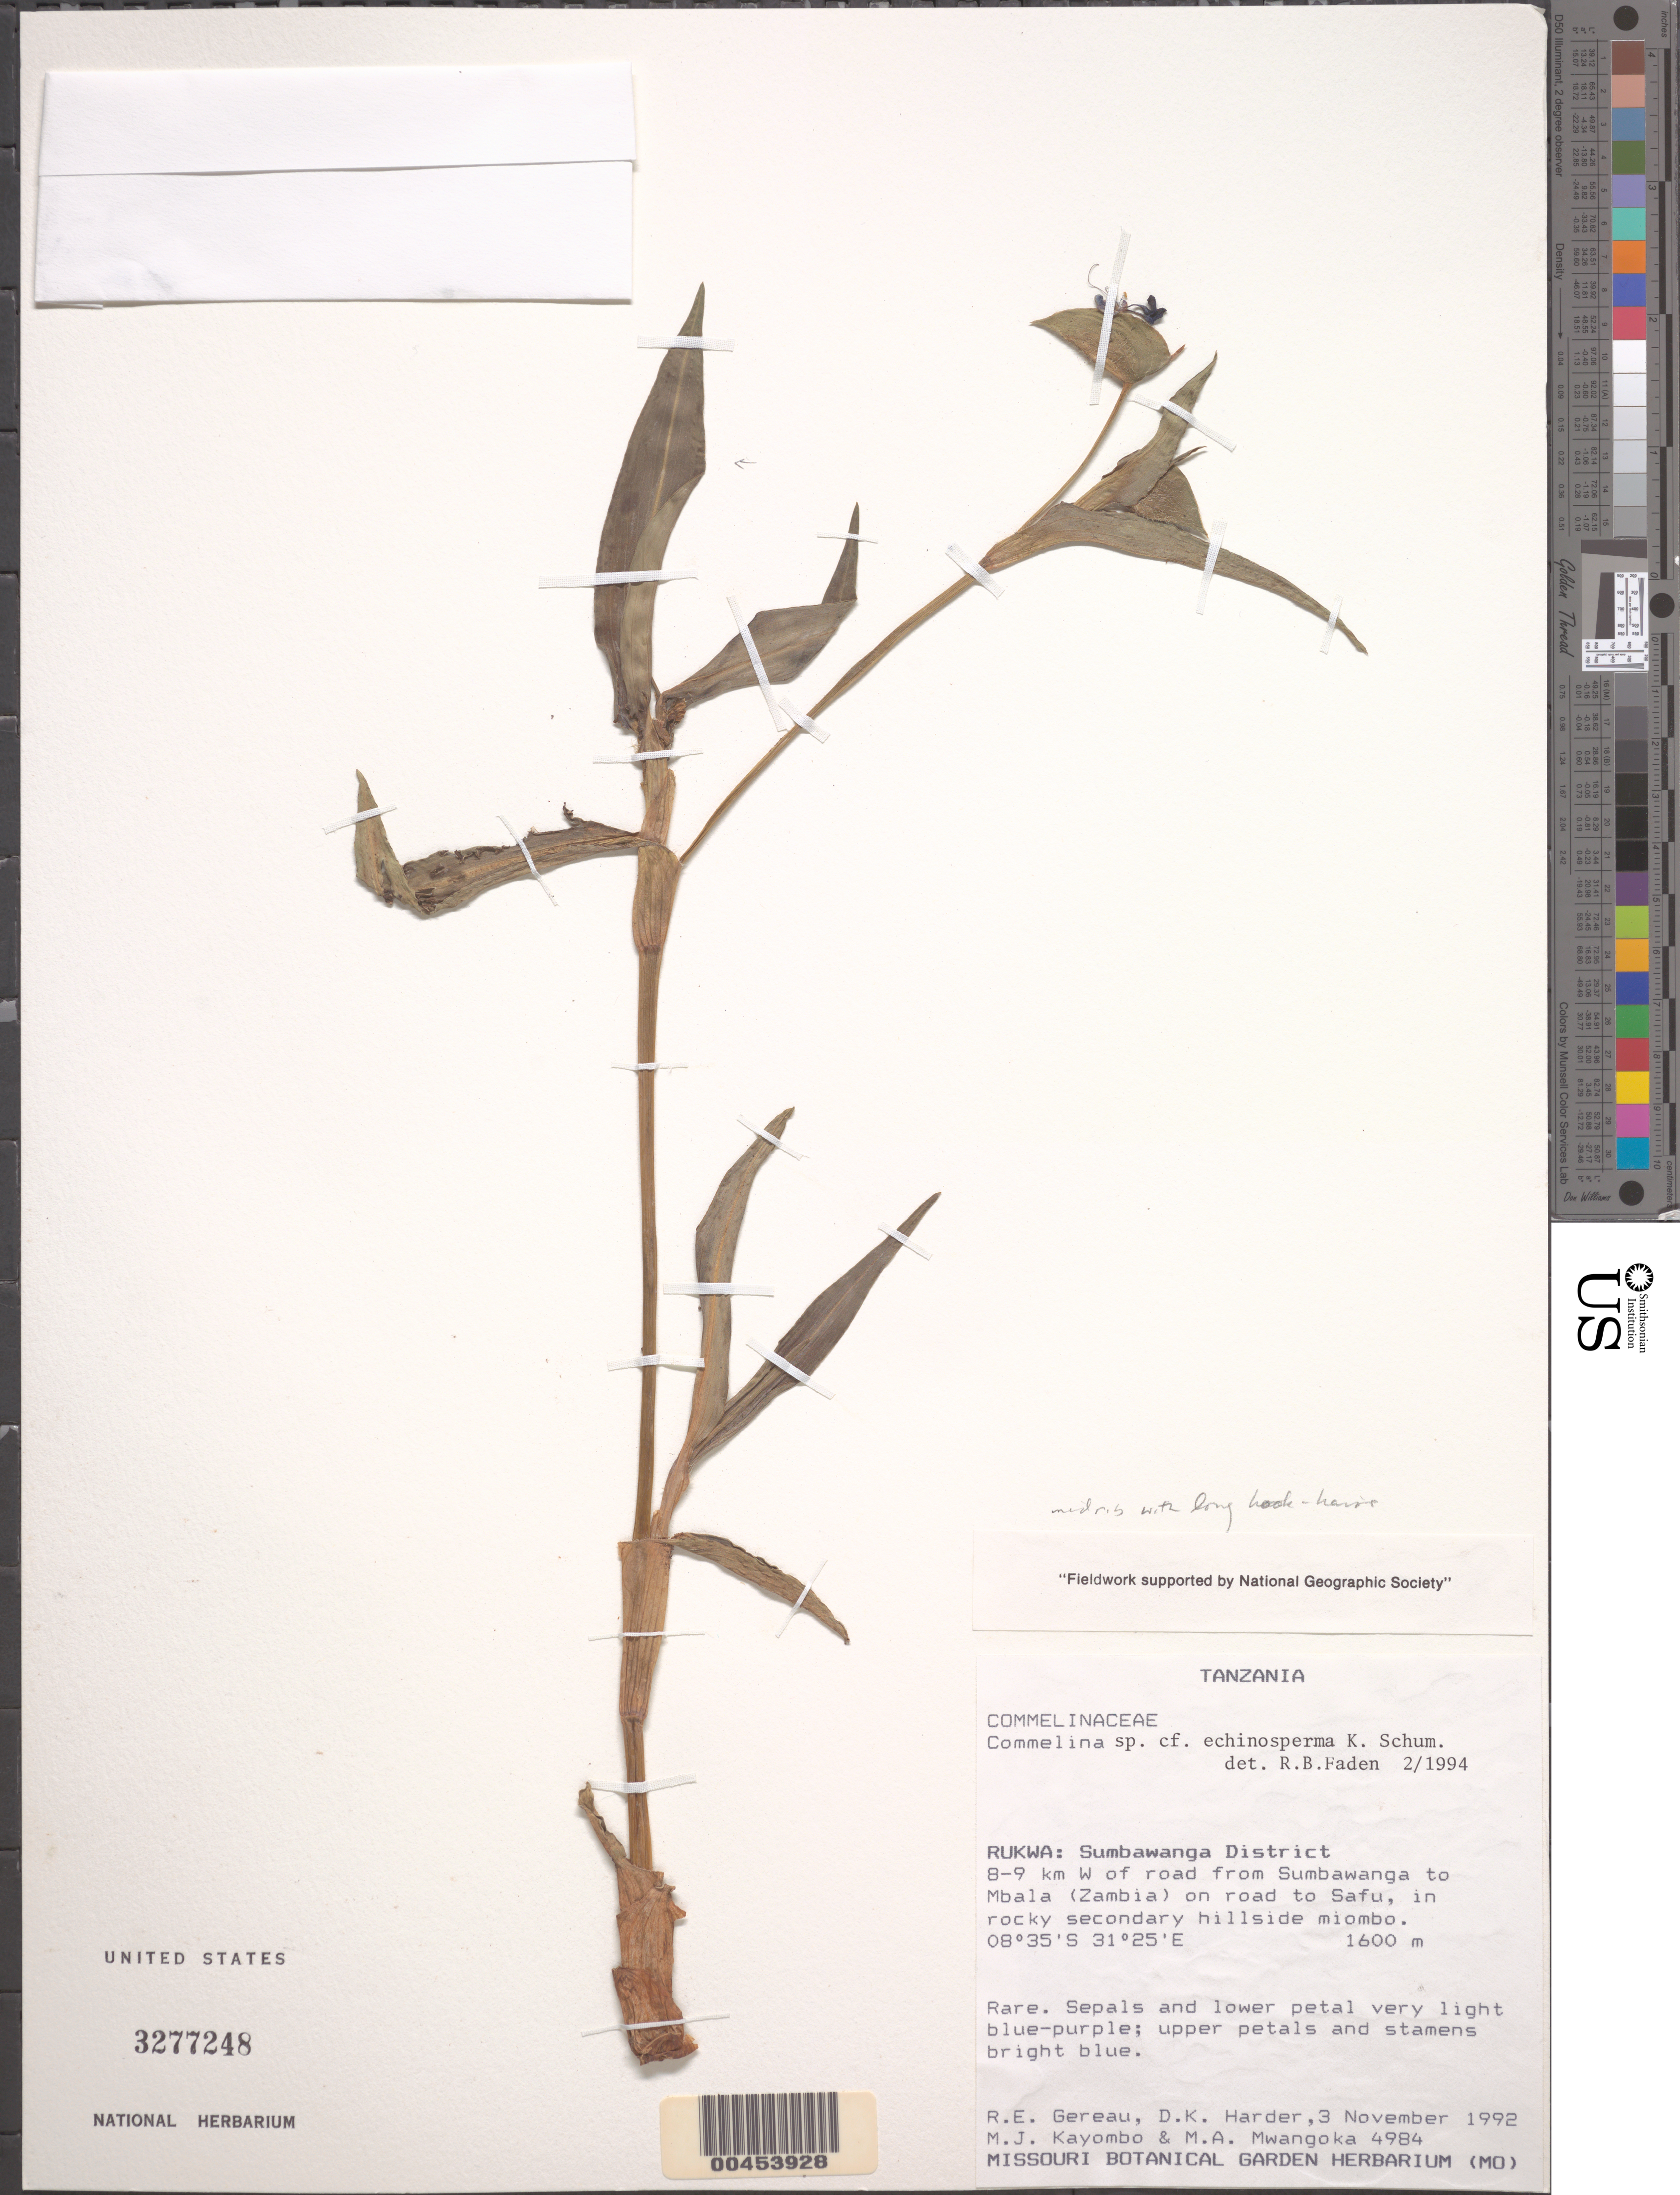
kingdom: Plantae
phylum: Tracheophyta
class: Liliopsida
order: Commelinales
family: Commelinaceae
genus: Commelina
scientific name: Commelina echinosperma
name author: K. Schum.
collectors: R. E. Gereau, D. Harder, M. A. Mwangoka & M. Kayombo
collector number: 4984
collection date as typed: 03 Nov 1992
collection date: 1992-11-03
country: Tanzania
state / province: Rukwa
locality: Sumbawanga dist., w of road from sumbawanga to mbala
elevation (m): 1600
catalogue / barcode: US 3277248